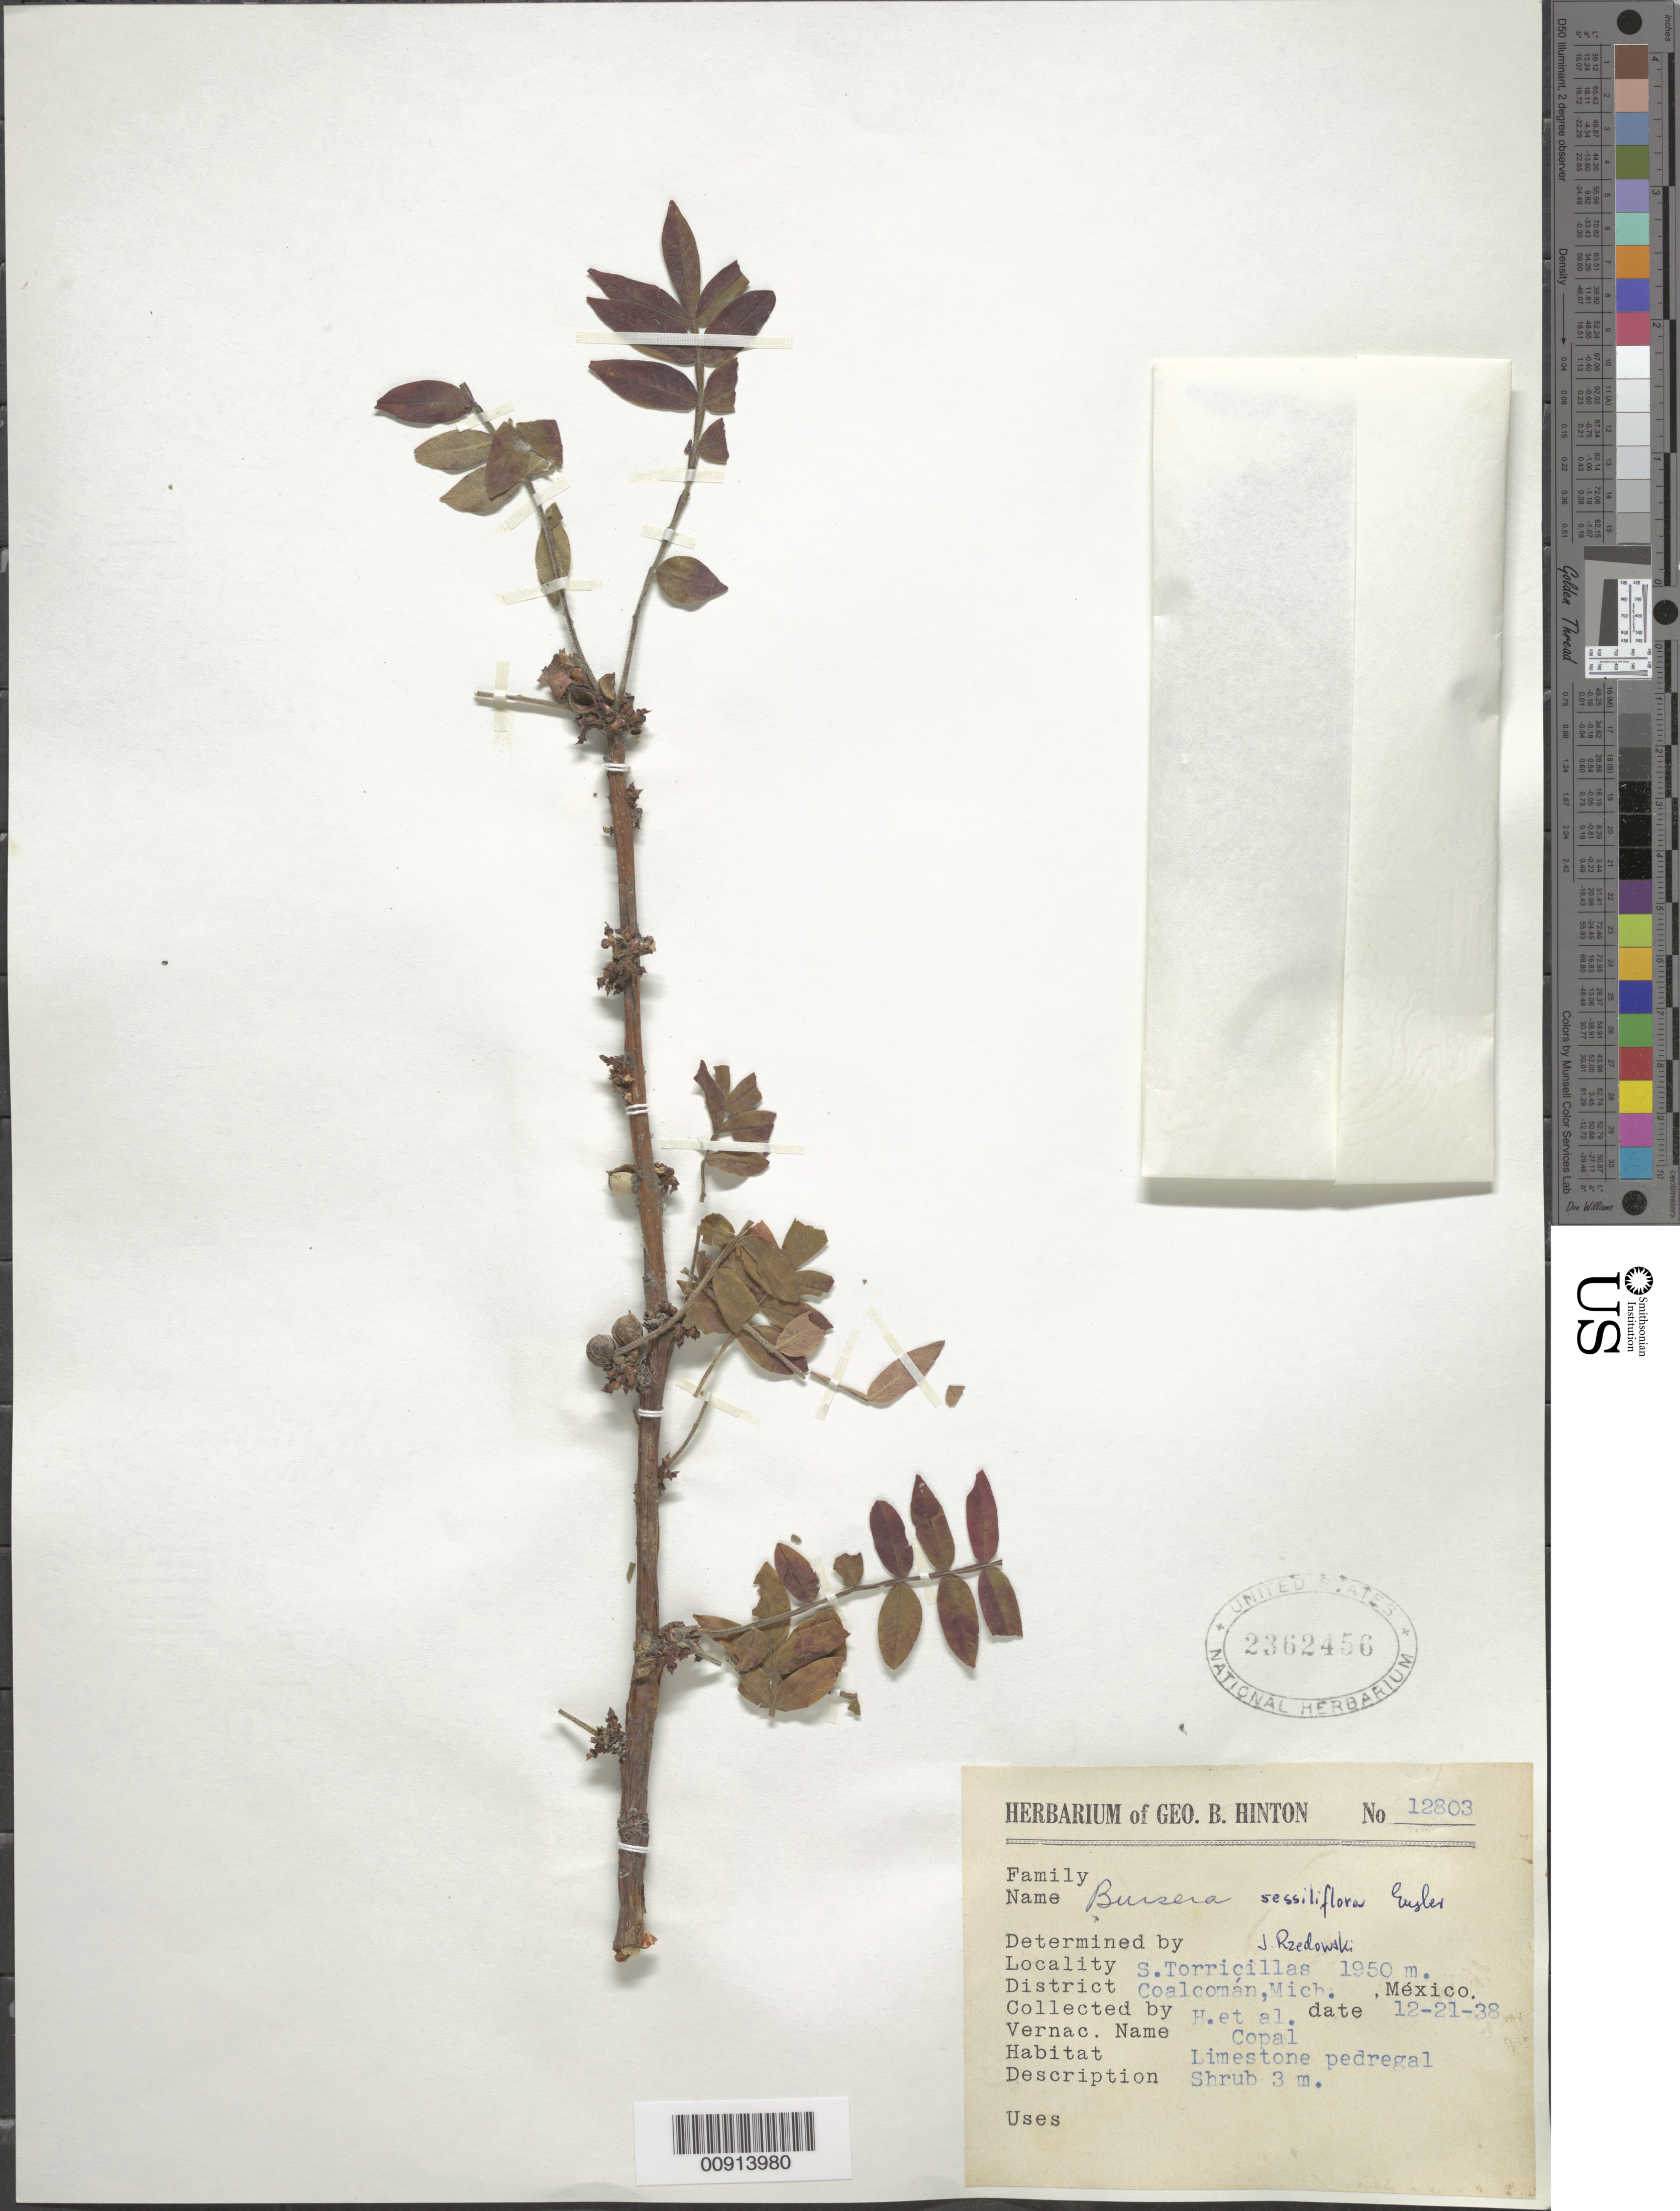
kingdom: Plantae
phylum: Tracheophyta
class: Magnoliopsida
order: Sapindales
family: Burseraceae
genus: Bursera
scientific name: Bursera sessiliflora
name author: Engl.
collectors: G. B. Hinton & et al.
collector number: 12803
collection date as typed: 21 Dec 1938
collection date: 1938-12-21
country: Mexico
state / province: Michoacán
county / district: Coalcomán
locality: S. Torricillas, District Coalcomán, Michoacán.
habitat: Limestone pedregal.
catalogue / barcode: US 2362456